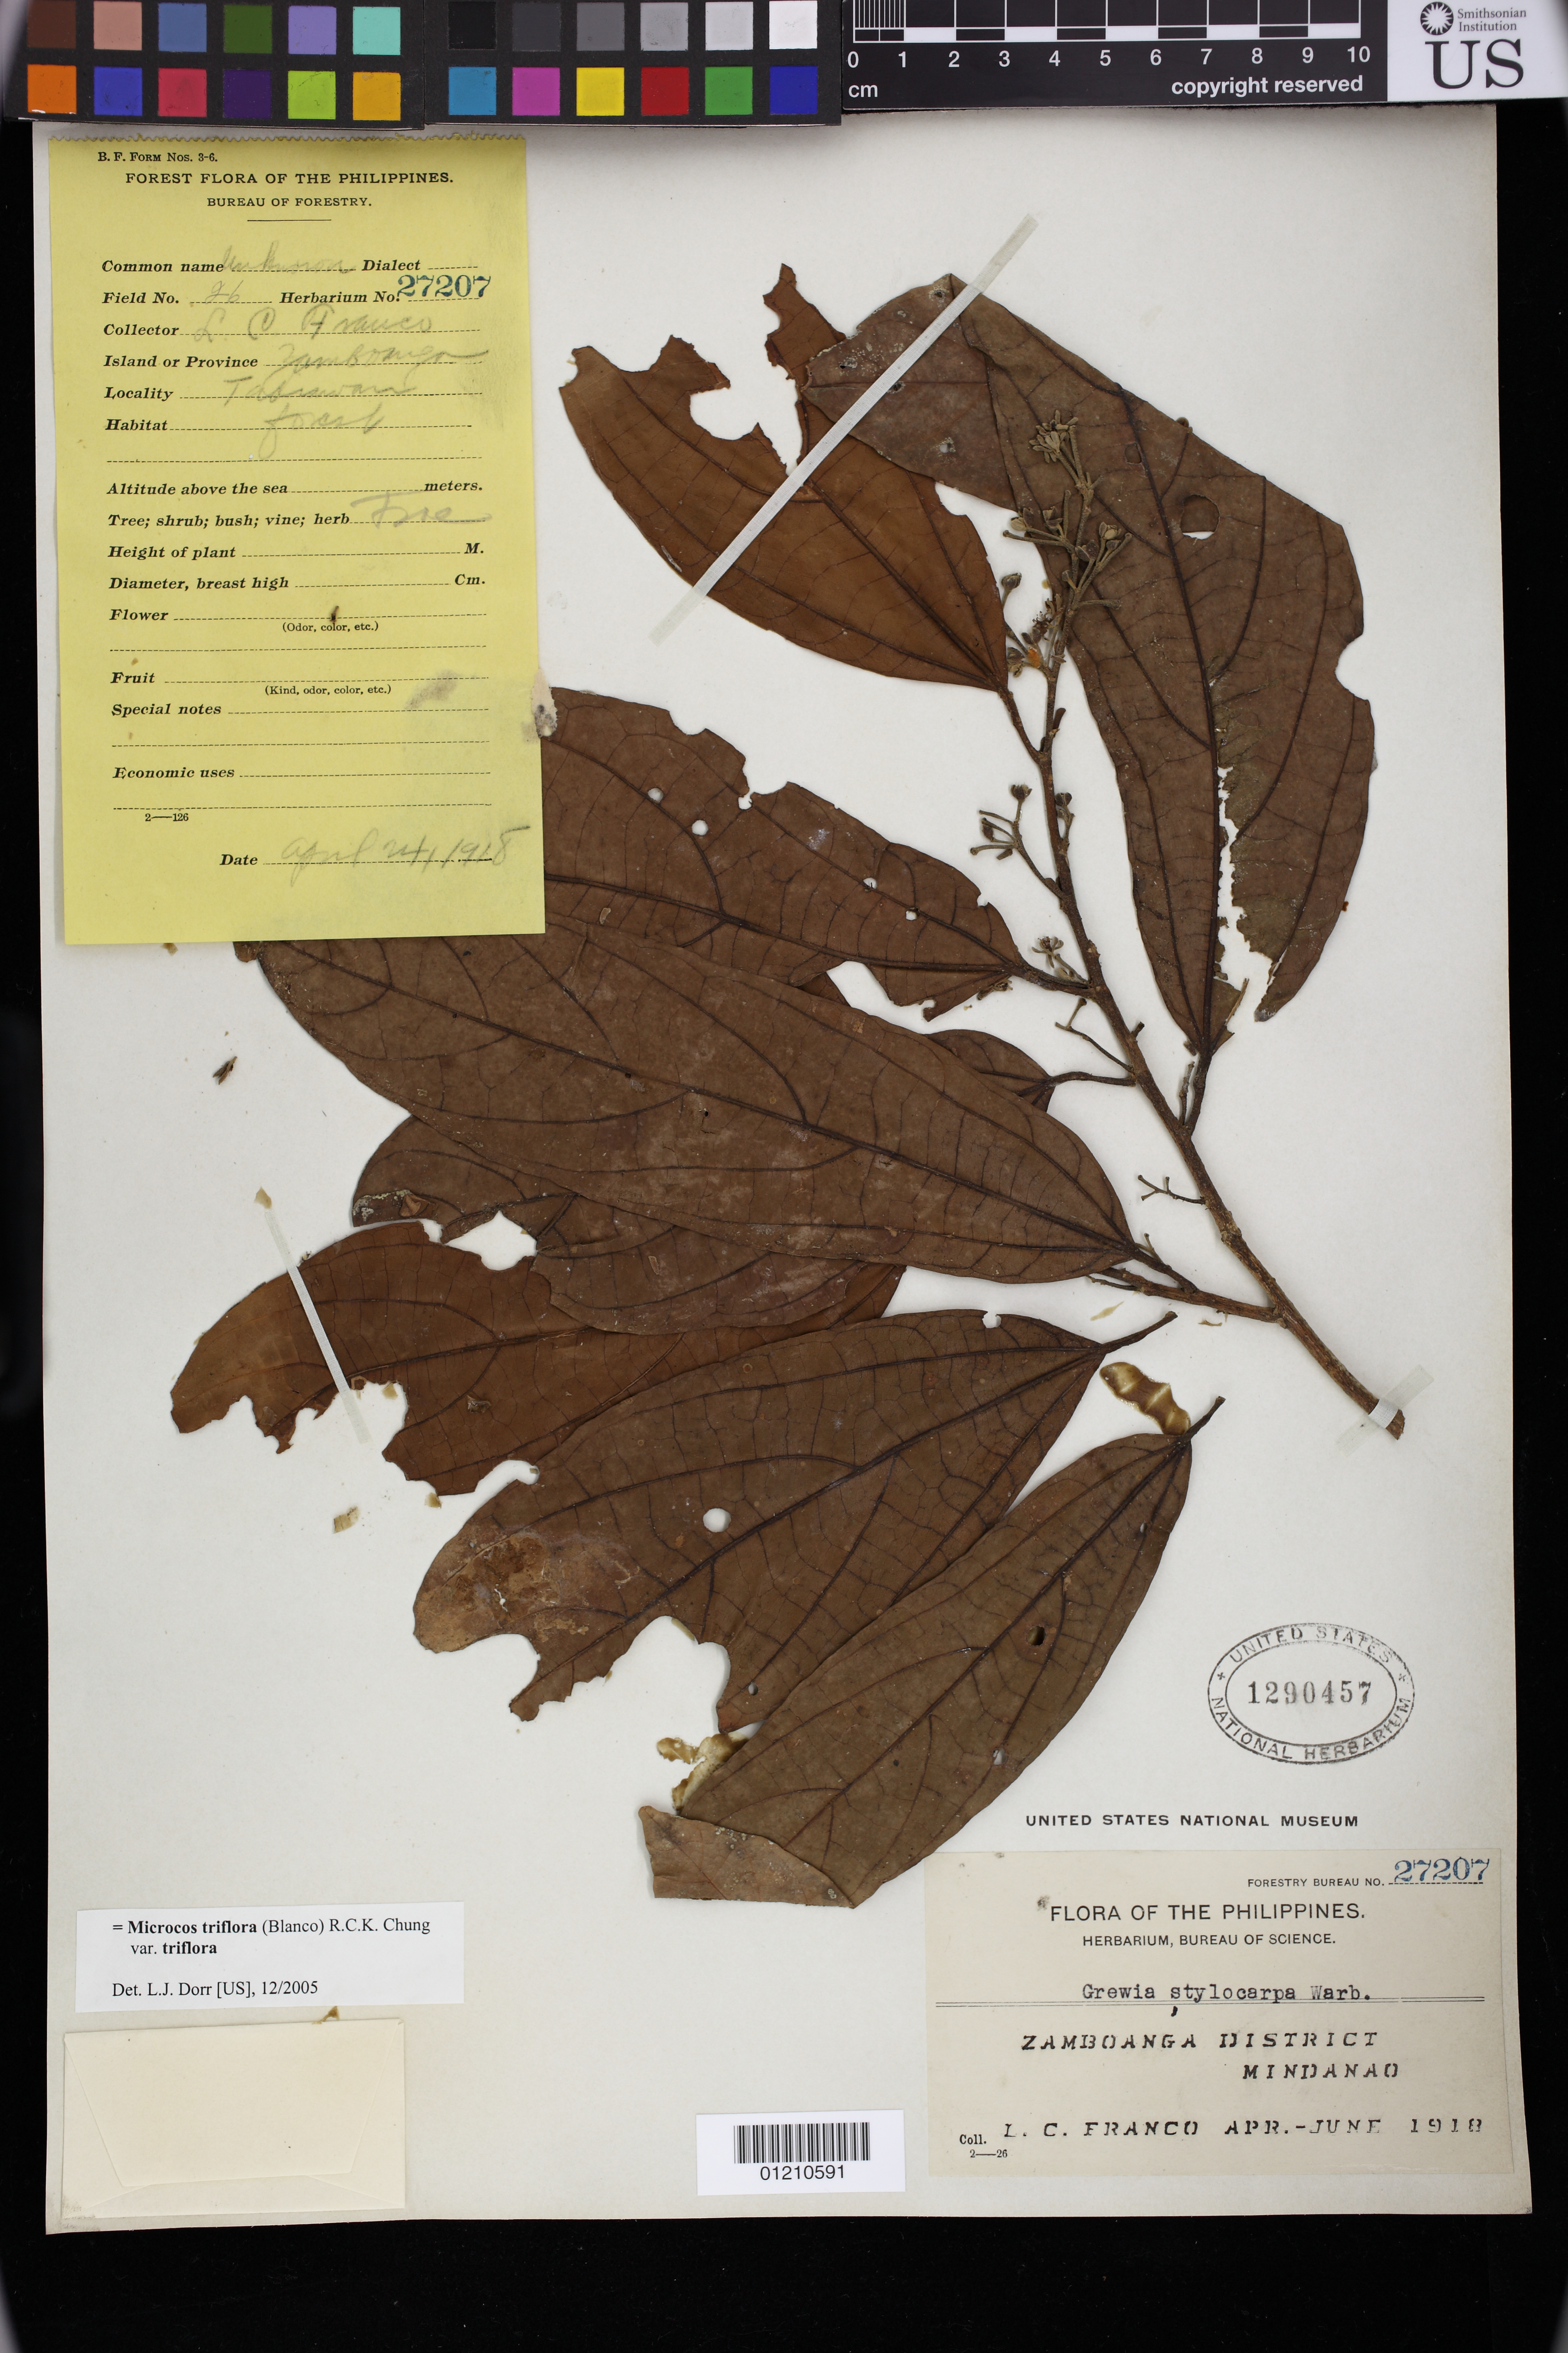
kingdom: Plantae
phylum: Tracheophyta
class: Magnoliopsida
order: Malvales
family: Malvaceae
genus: Microcos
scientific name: Microcos triflora var. triflora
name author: (Blanco) R.C.K. Chung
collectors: L. C. Franco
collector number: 26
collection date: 1918-04/1918-06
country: Philippines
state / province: Zamboanga Peninsula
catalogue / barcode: US 1290457